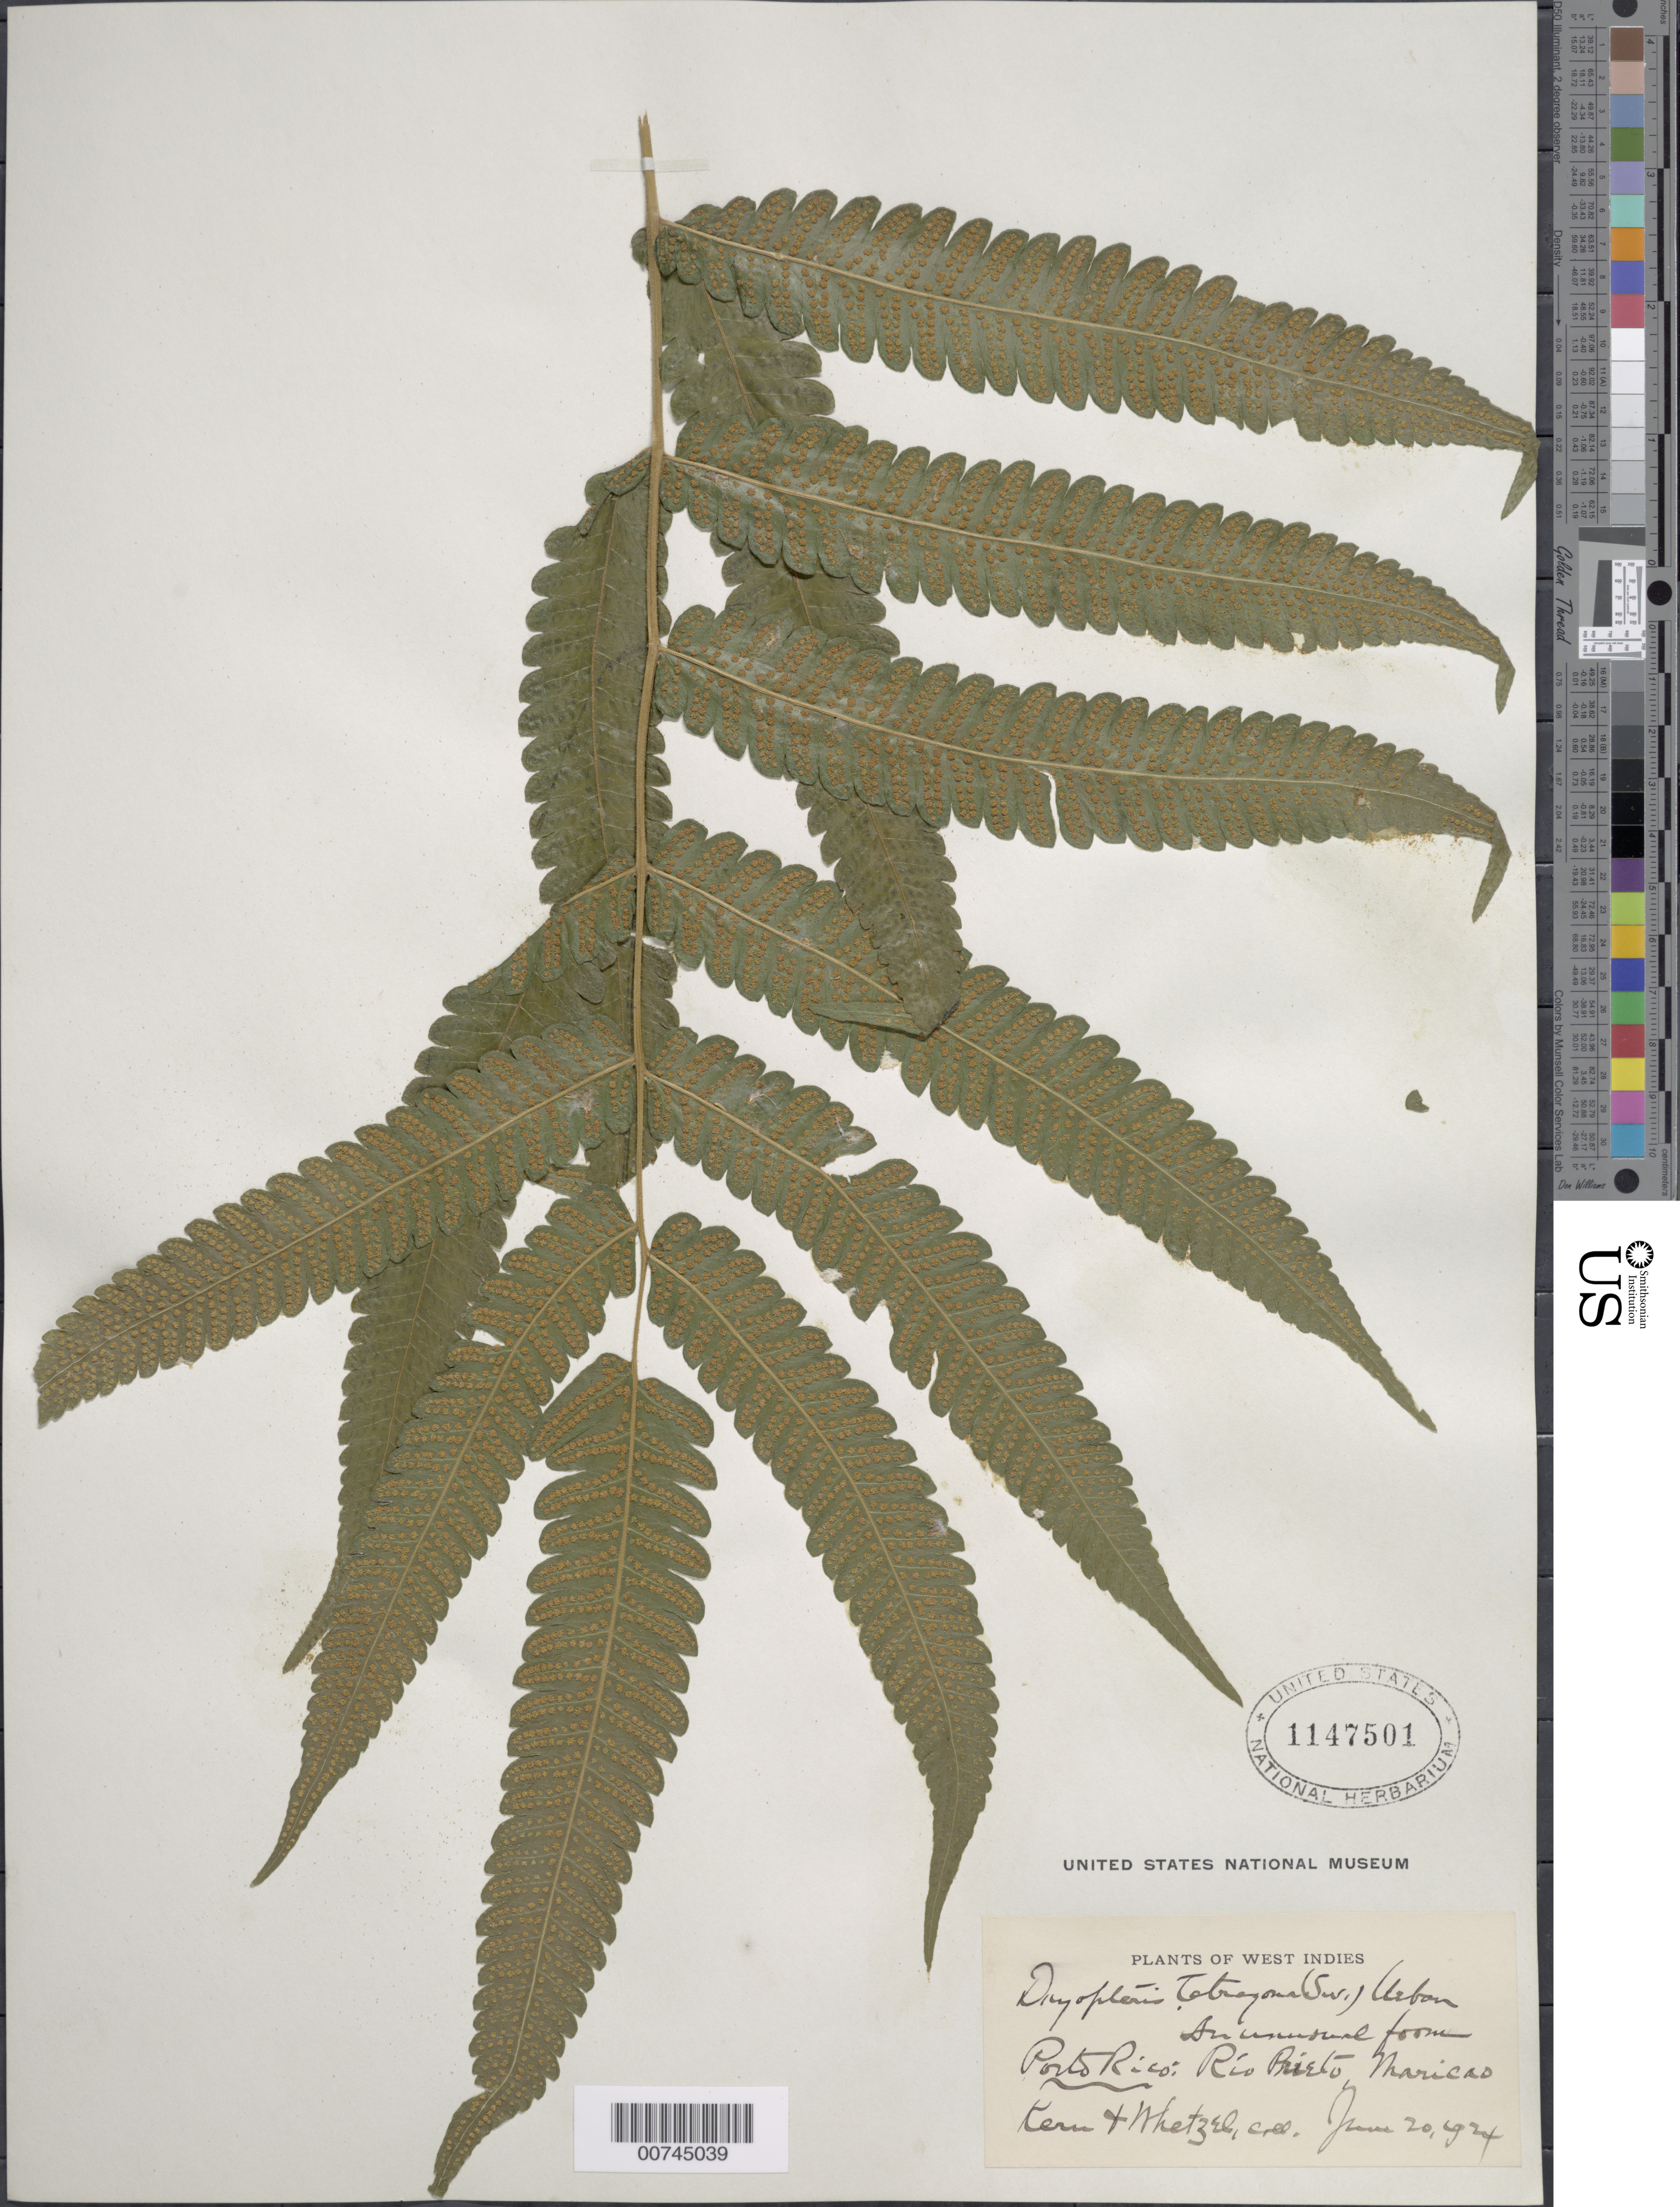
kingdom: Plantae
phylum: Tracheophyta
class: Polypodiopsida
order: Polypodiales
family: Thelypteridaceae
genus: Goniopteris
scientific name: Goniopteris subtetragona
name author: (Link) Vareschi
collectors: H. Whetzel & -. Kerm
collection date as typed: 20 Jan 1924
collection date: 1924-01-20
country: Puerto Rico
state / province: Maricao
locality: Río Prieto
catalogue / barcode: US 1147501